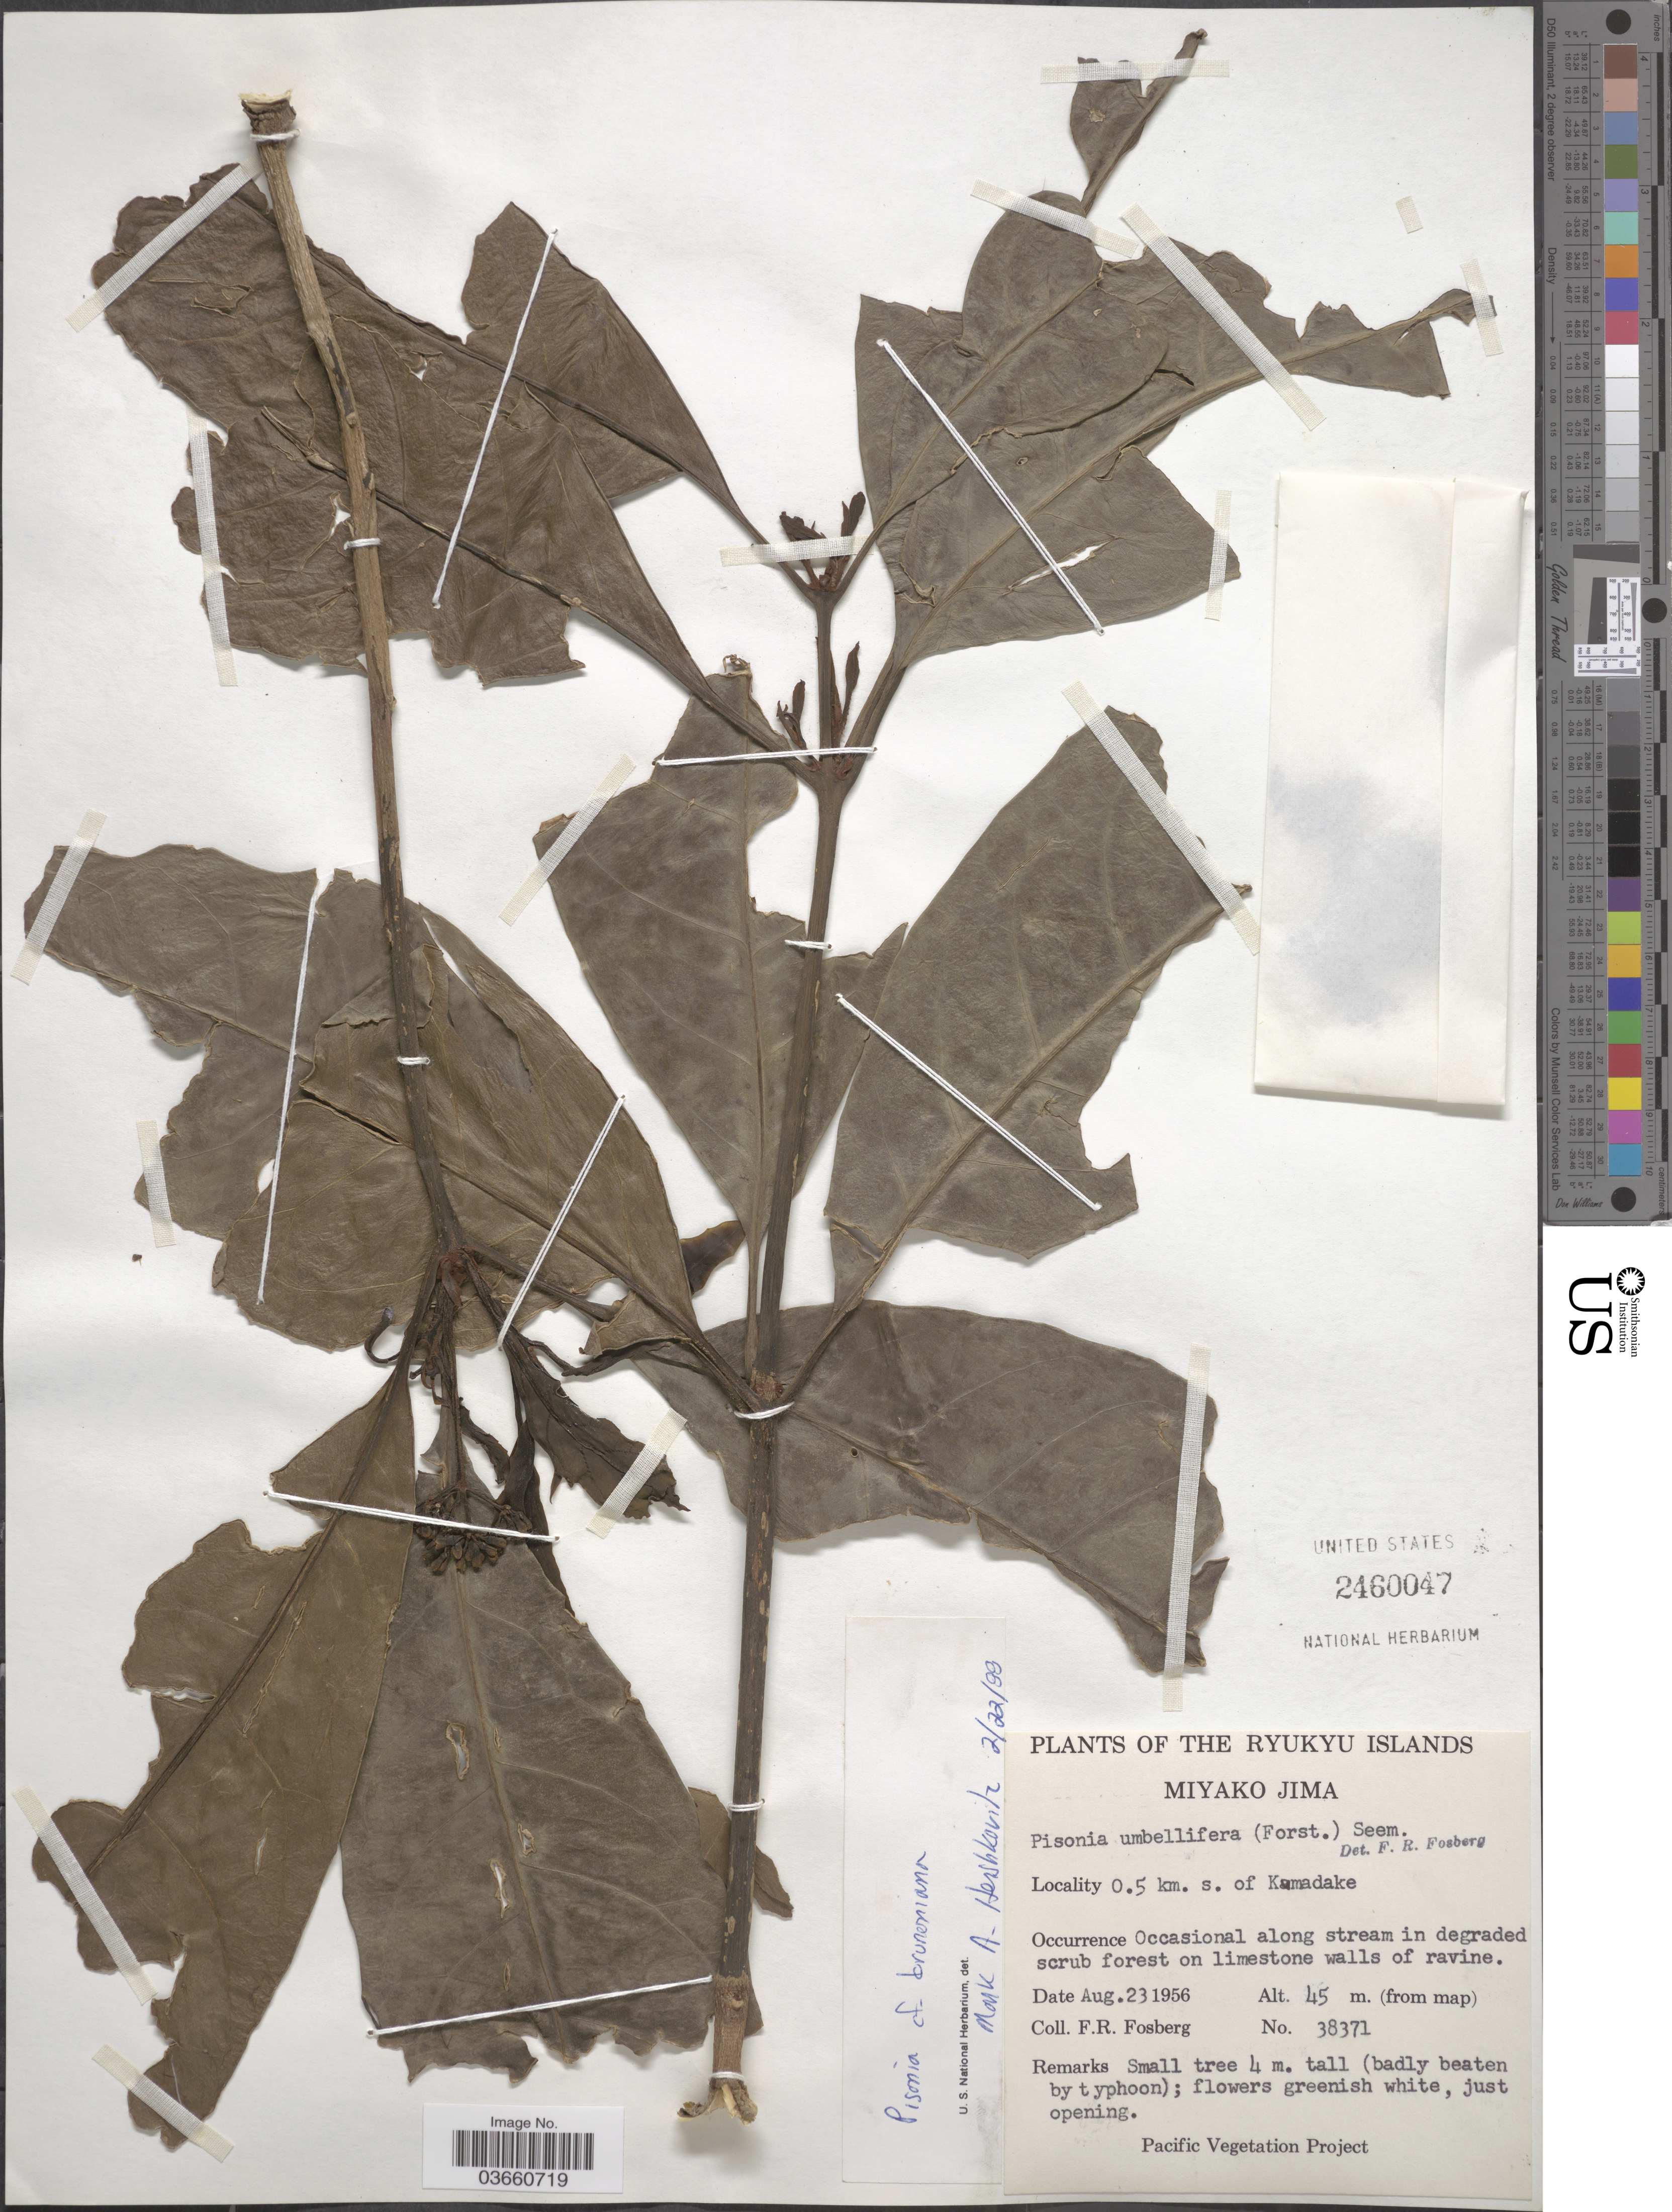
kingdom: Plantae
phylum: Tracheophyta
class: Magnoliopsida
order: Caryophyllales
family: Nyctaginaceae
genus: Pisonia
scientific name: Pisonia brunoniana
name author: Endl.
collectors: F. R. Fosberg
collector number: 38371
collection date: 1956-08-23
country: Japan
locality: The Ryukyu Islands. Miyako Jima. 0.5 km. s. of Kamadake.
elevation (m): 45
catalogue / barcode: US 2460047